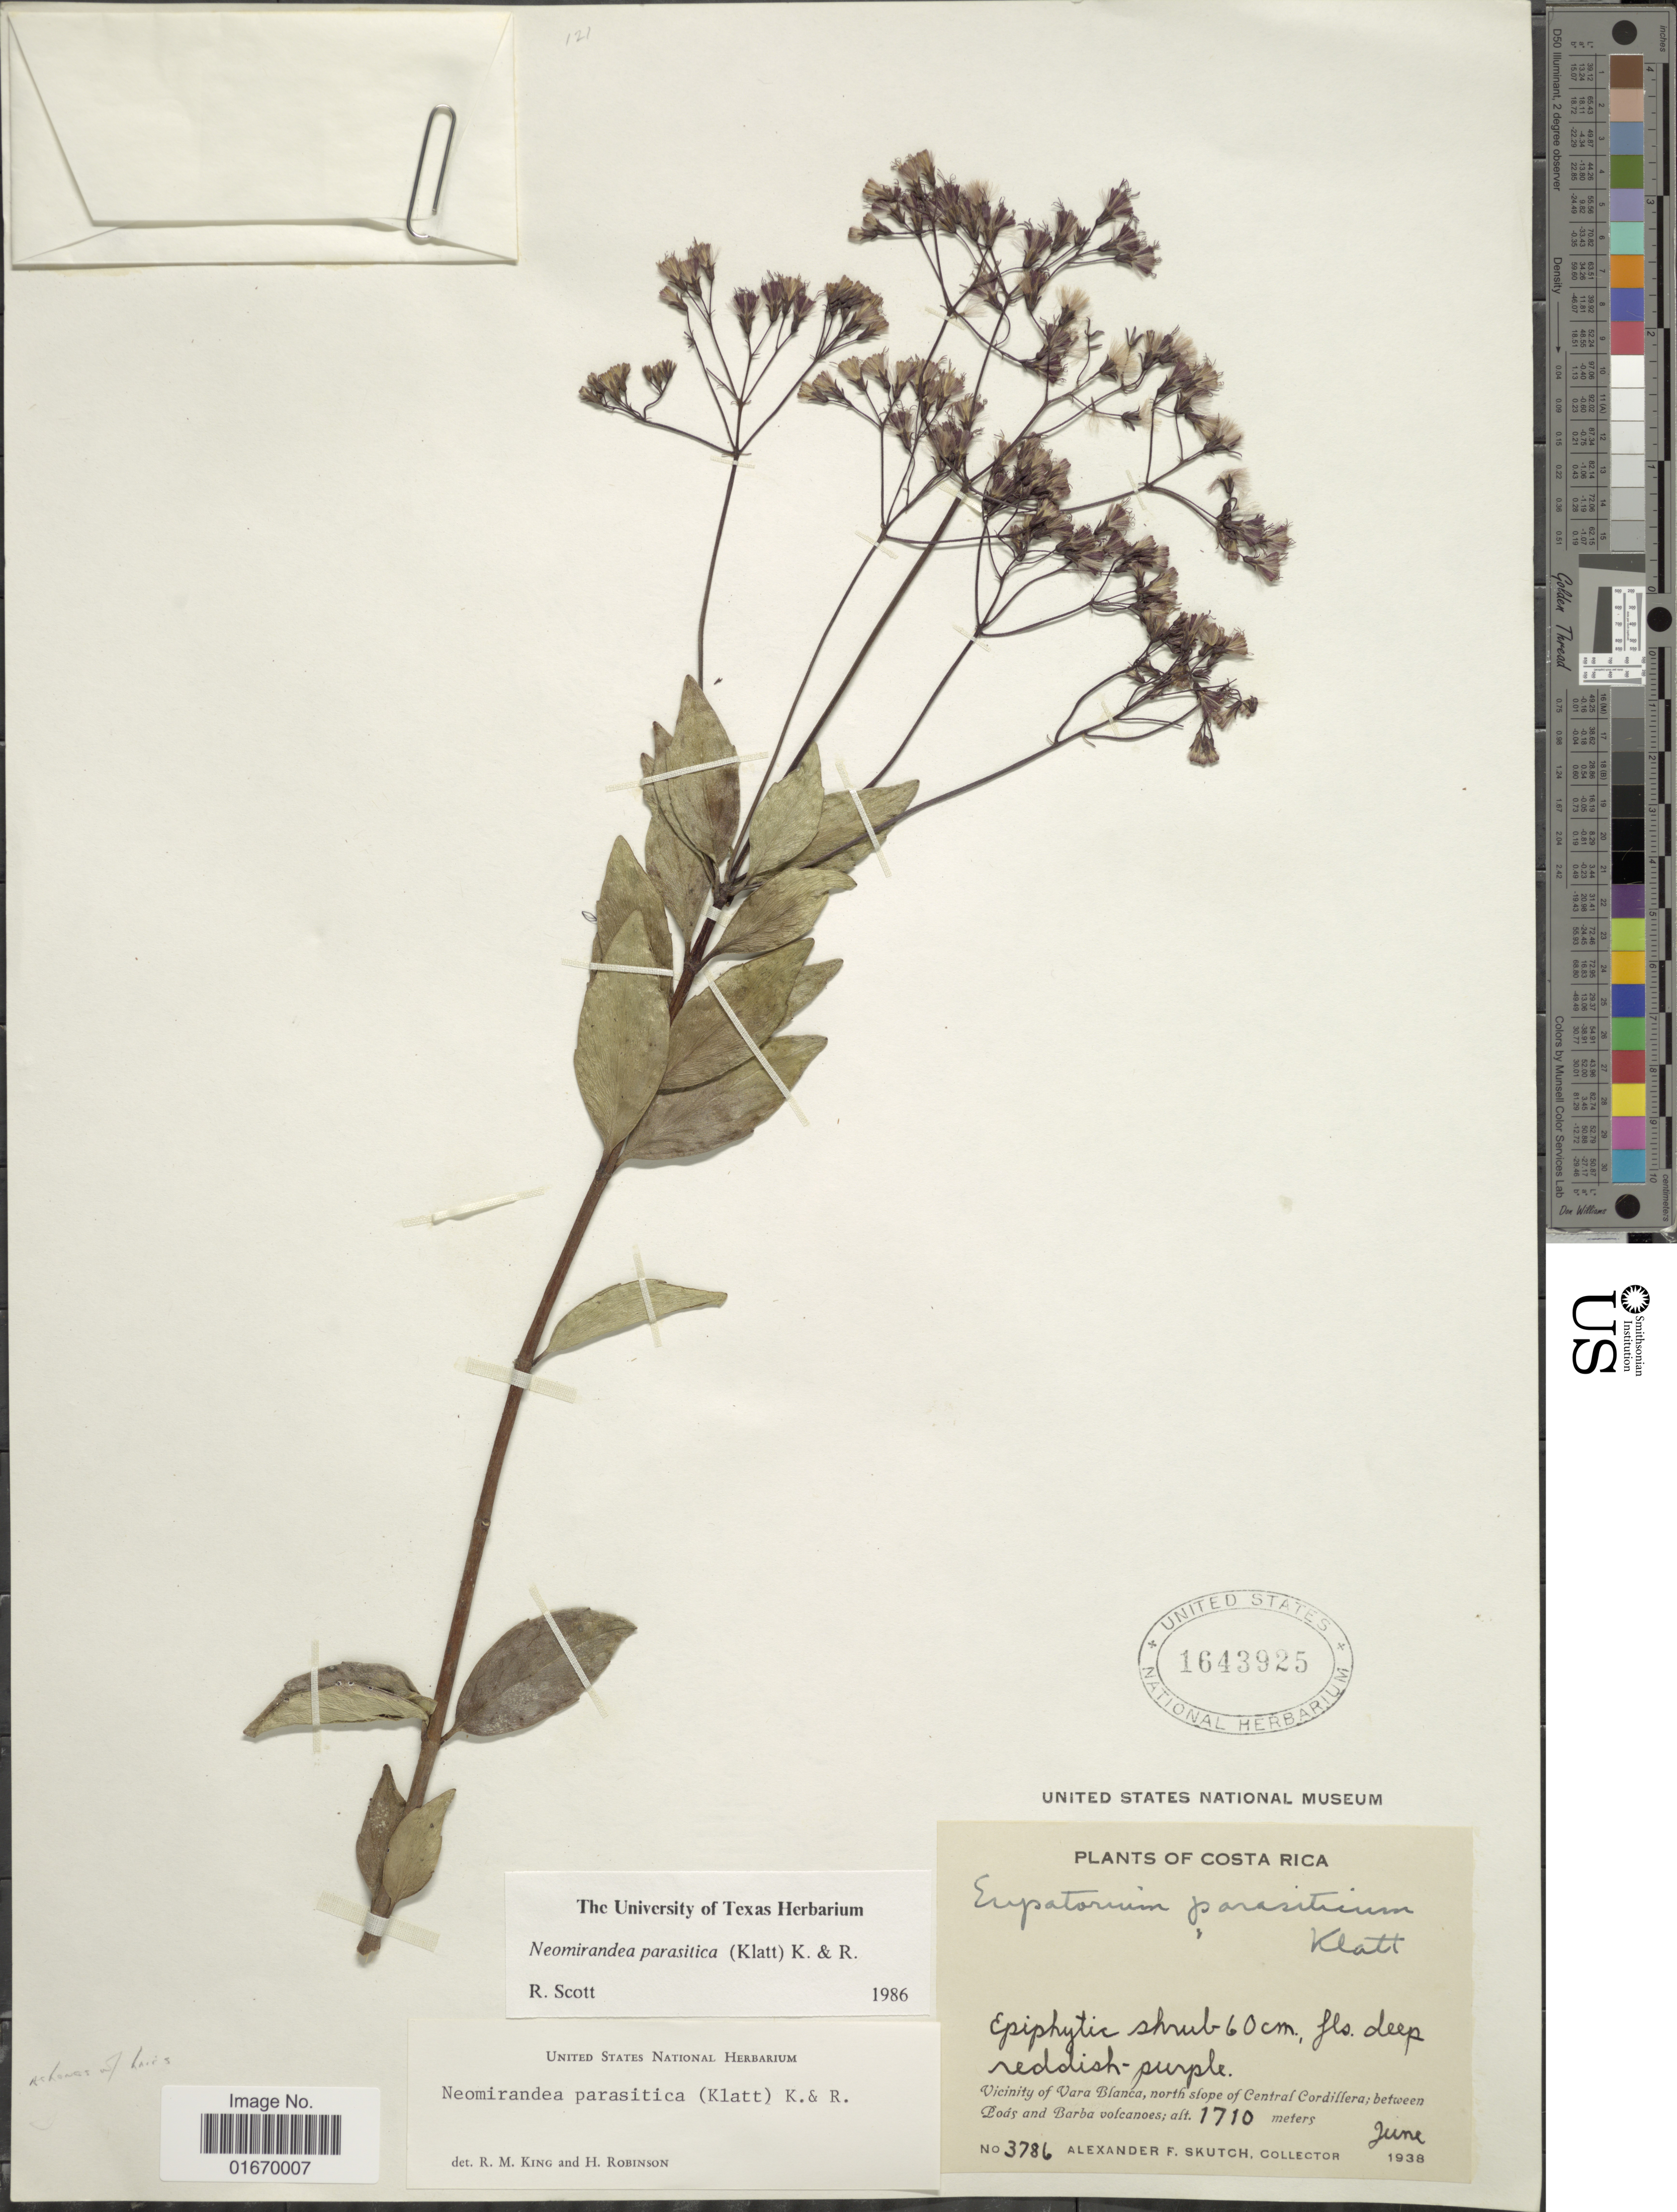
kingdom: Plantae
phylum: Tracheophyta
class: Magnoliopsida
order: Asterales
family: Asteraceae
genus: Neomirandea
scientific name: Neomirandea parasitica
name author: (Klatt) R.M. King & H. Rob.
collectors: A. F. Skutch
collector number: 3786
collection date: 1938-06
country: Costa Rica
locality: Vicinity of Vara Blanca, north slope of Central Cordillera, between Poás and Barba volcanoes.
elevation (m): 1710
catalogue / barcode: US 1643925